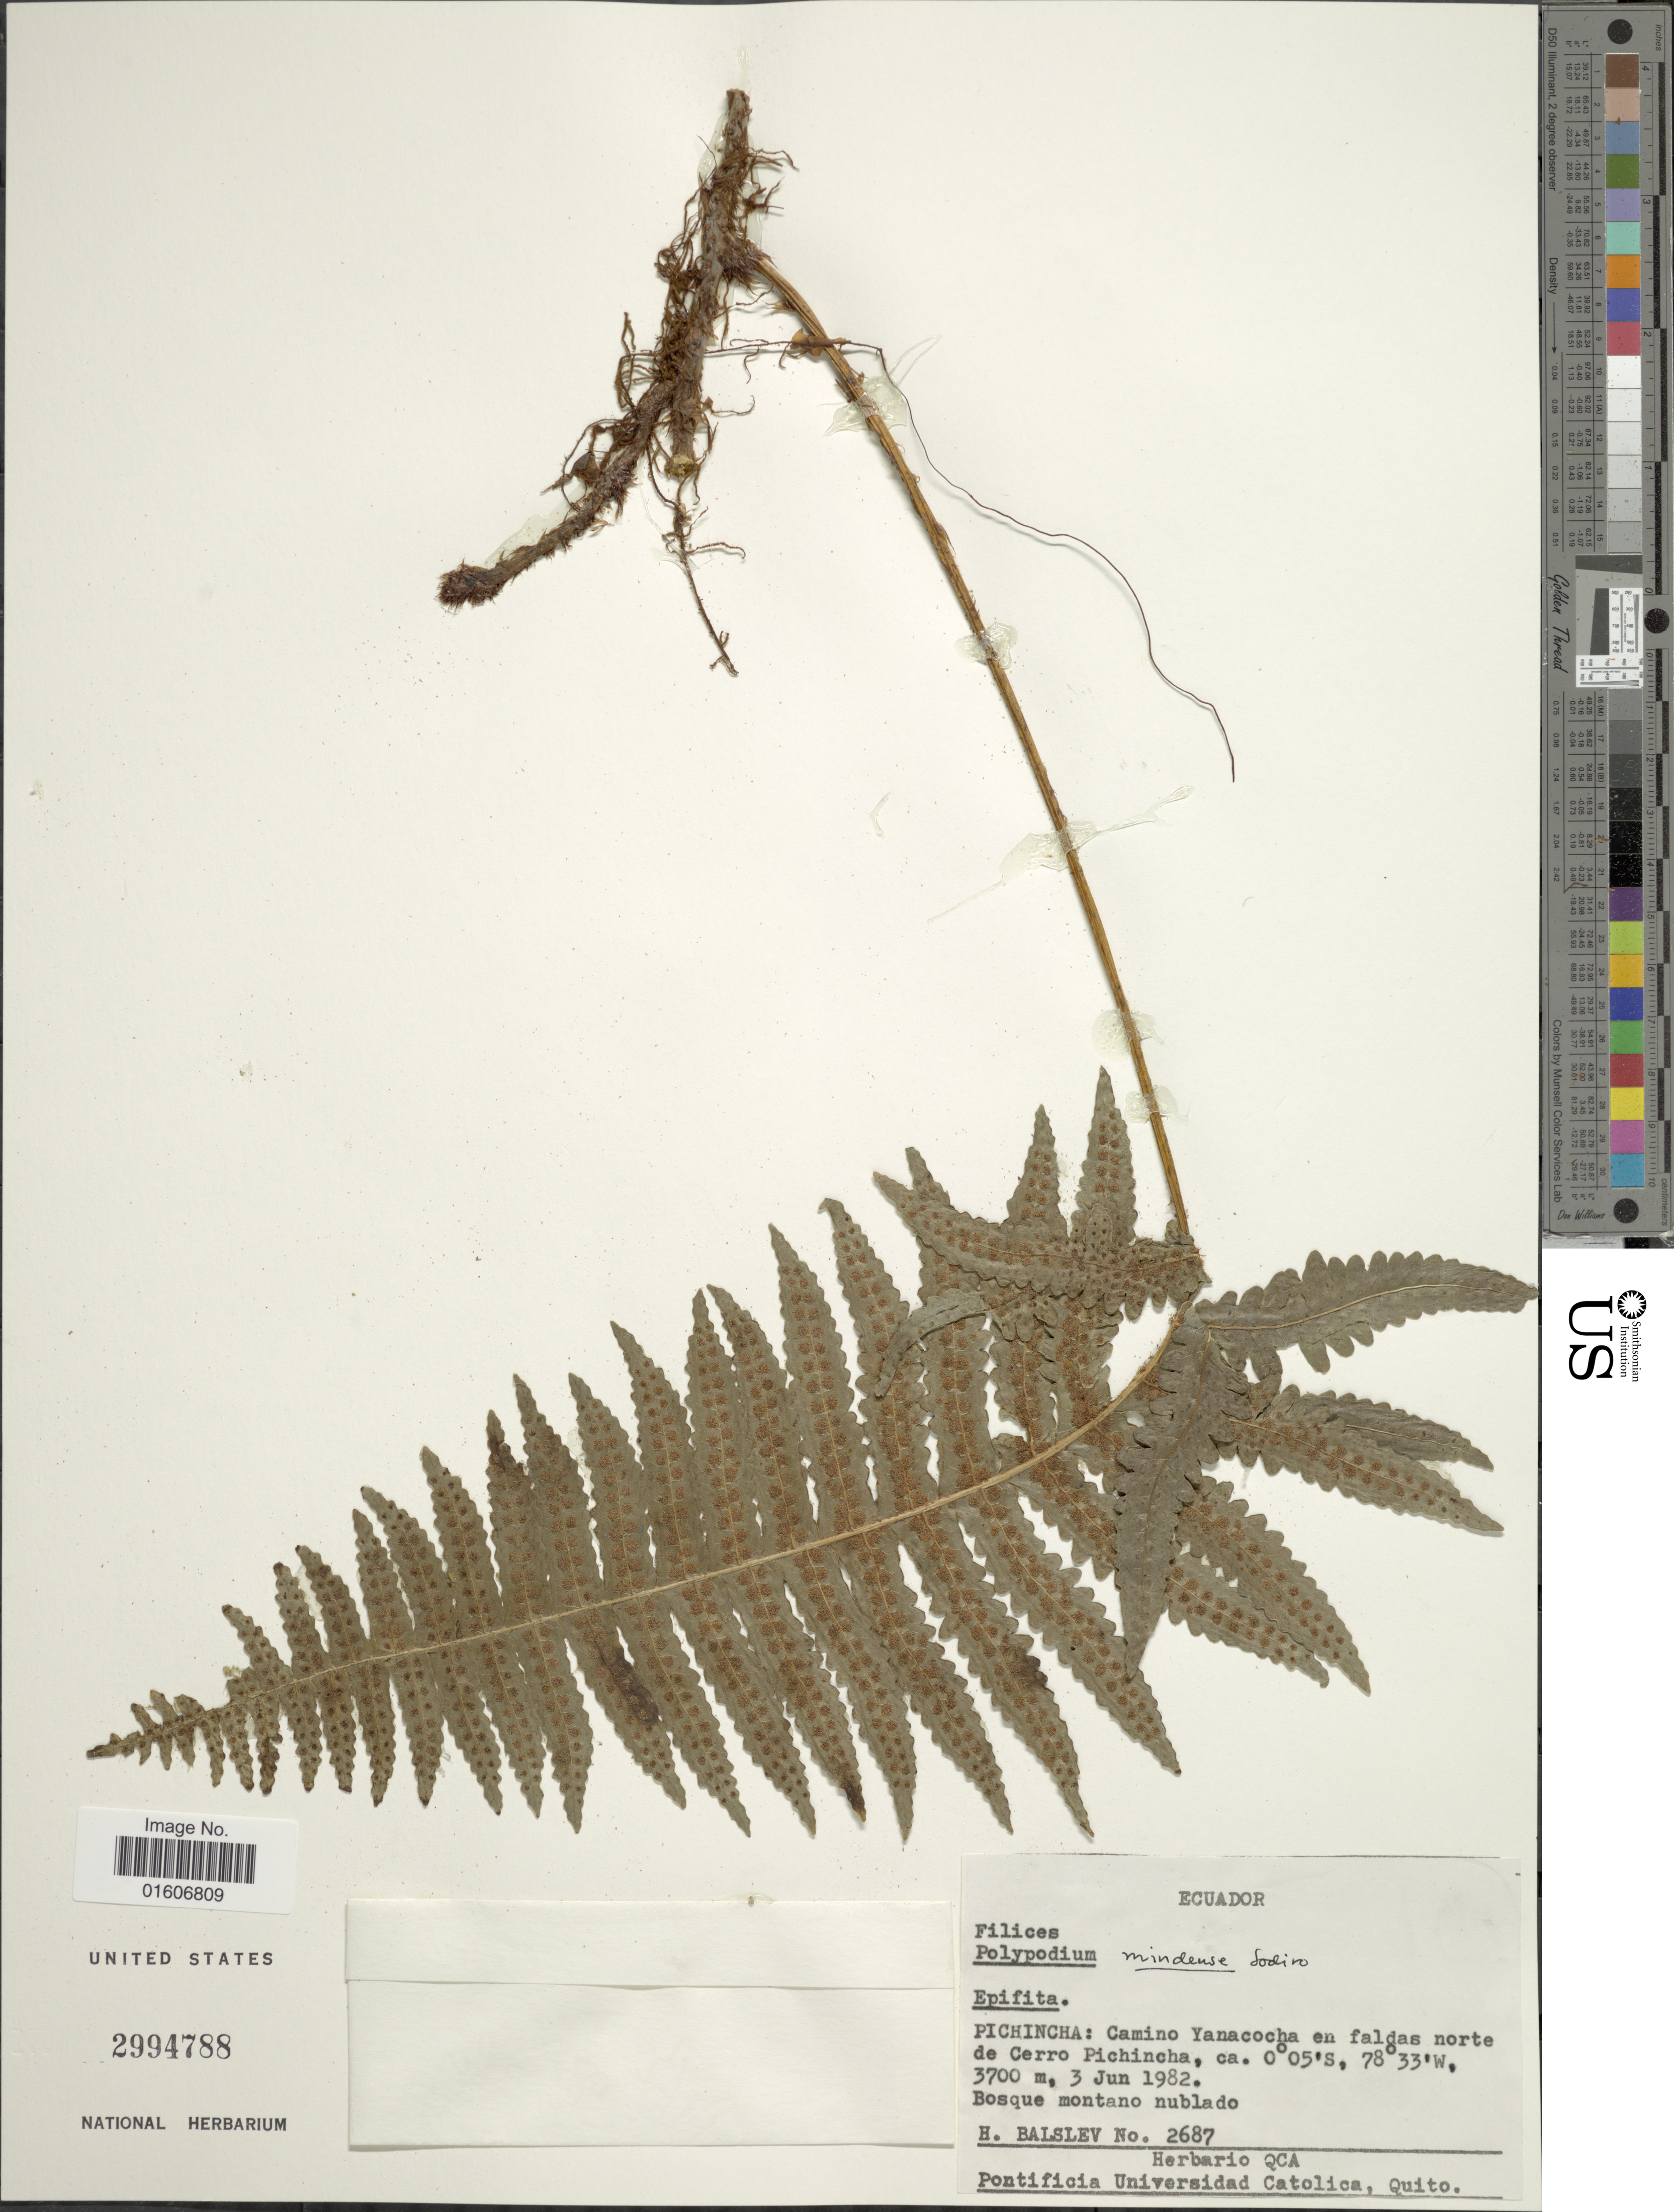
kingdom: Plantae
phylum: Tracheophyta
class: Polypodiopsida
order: Polypodiales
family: Polypodiaceae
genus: Serpocaulon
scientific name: Serpocaulon mindense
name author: (Sodiro)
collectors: H. Balslev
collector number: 2687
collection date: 1982-06-03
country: Ecuador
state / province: Pichincha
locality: Camino Yanacocha en faldas norte de Cerro Pichincha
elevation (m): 3700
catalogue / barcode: US 2994788